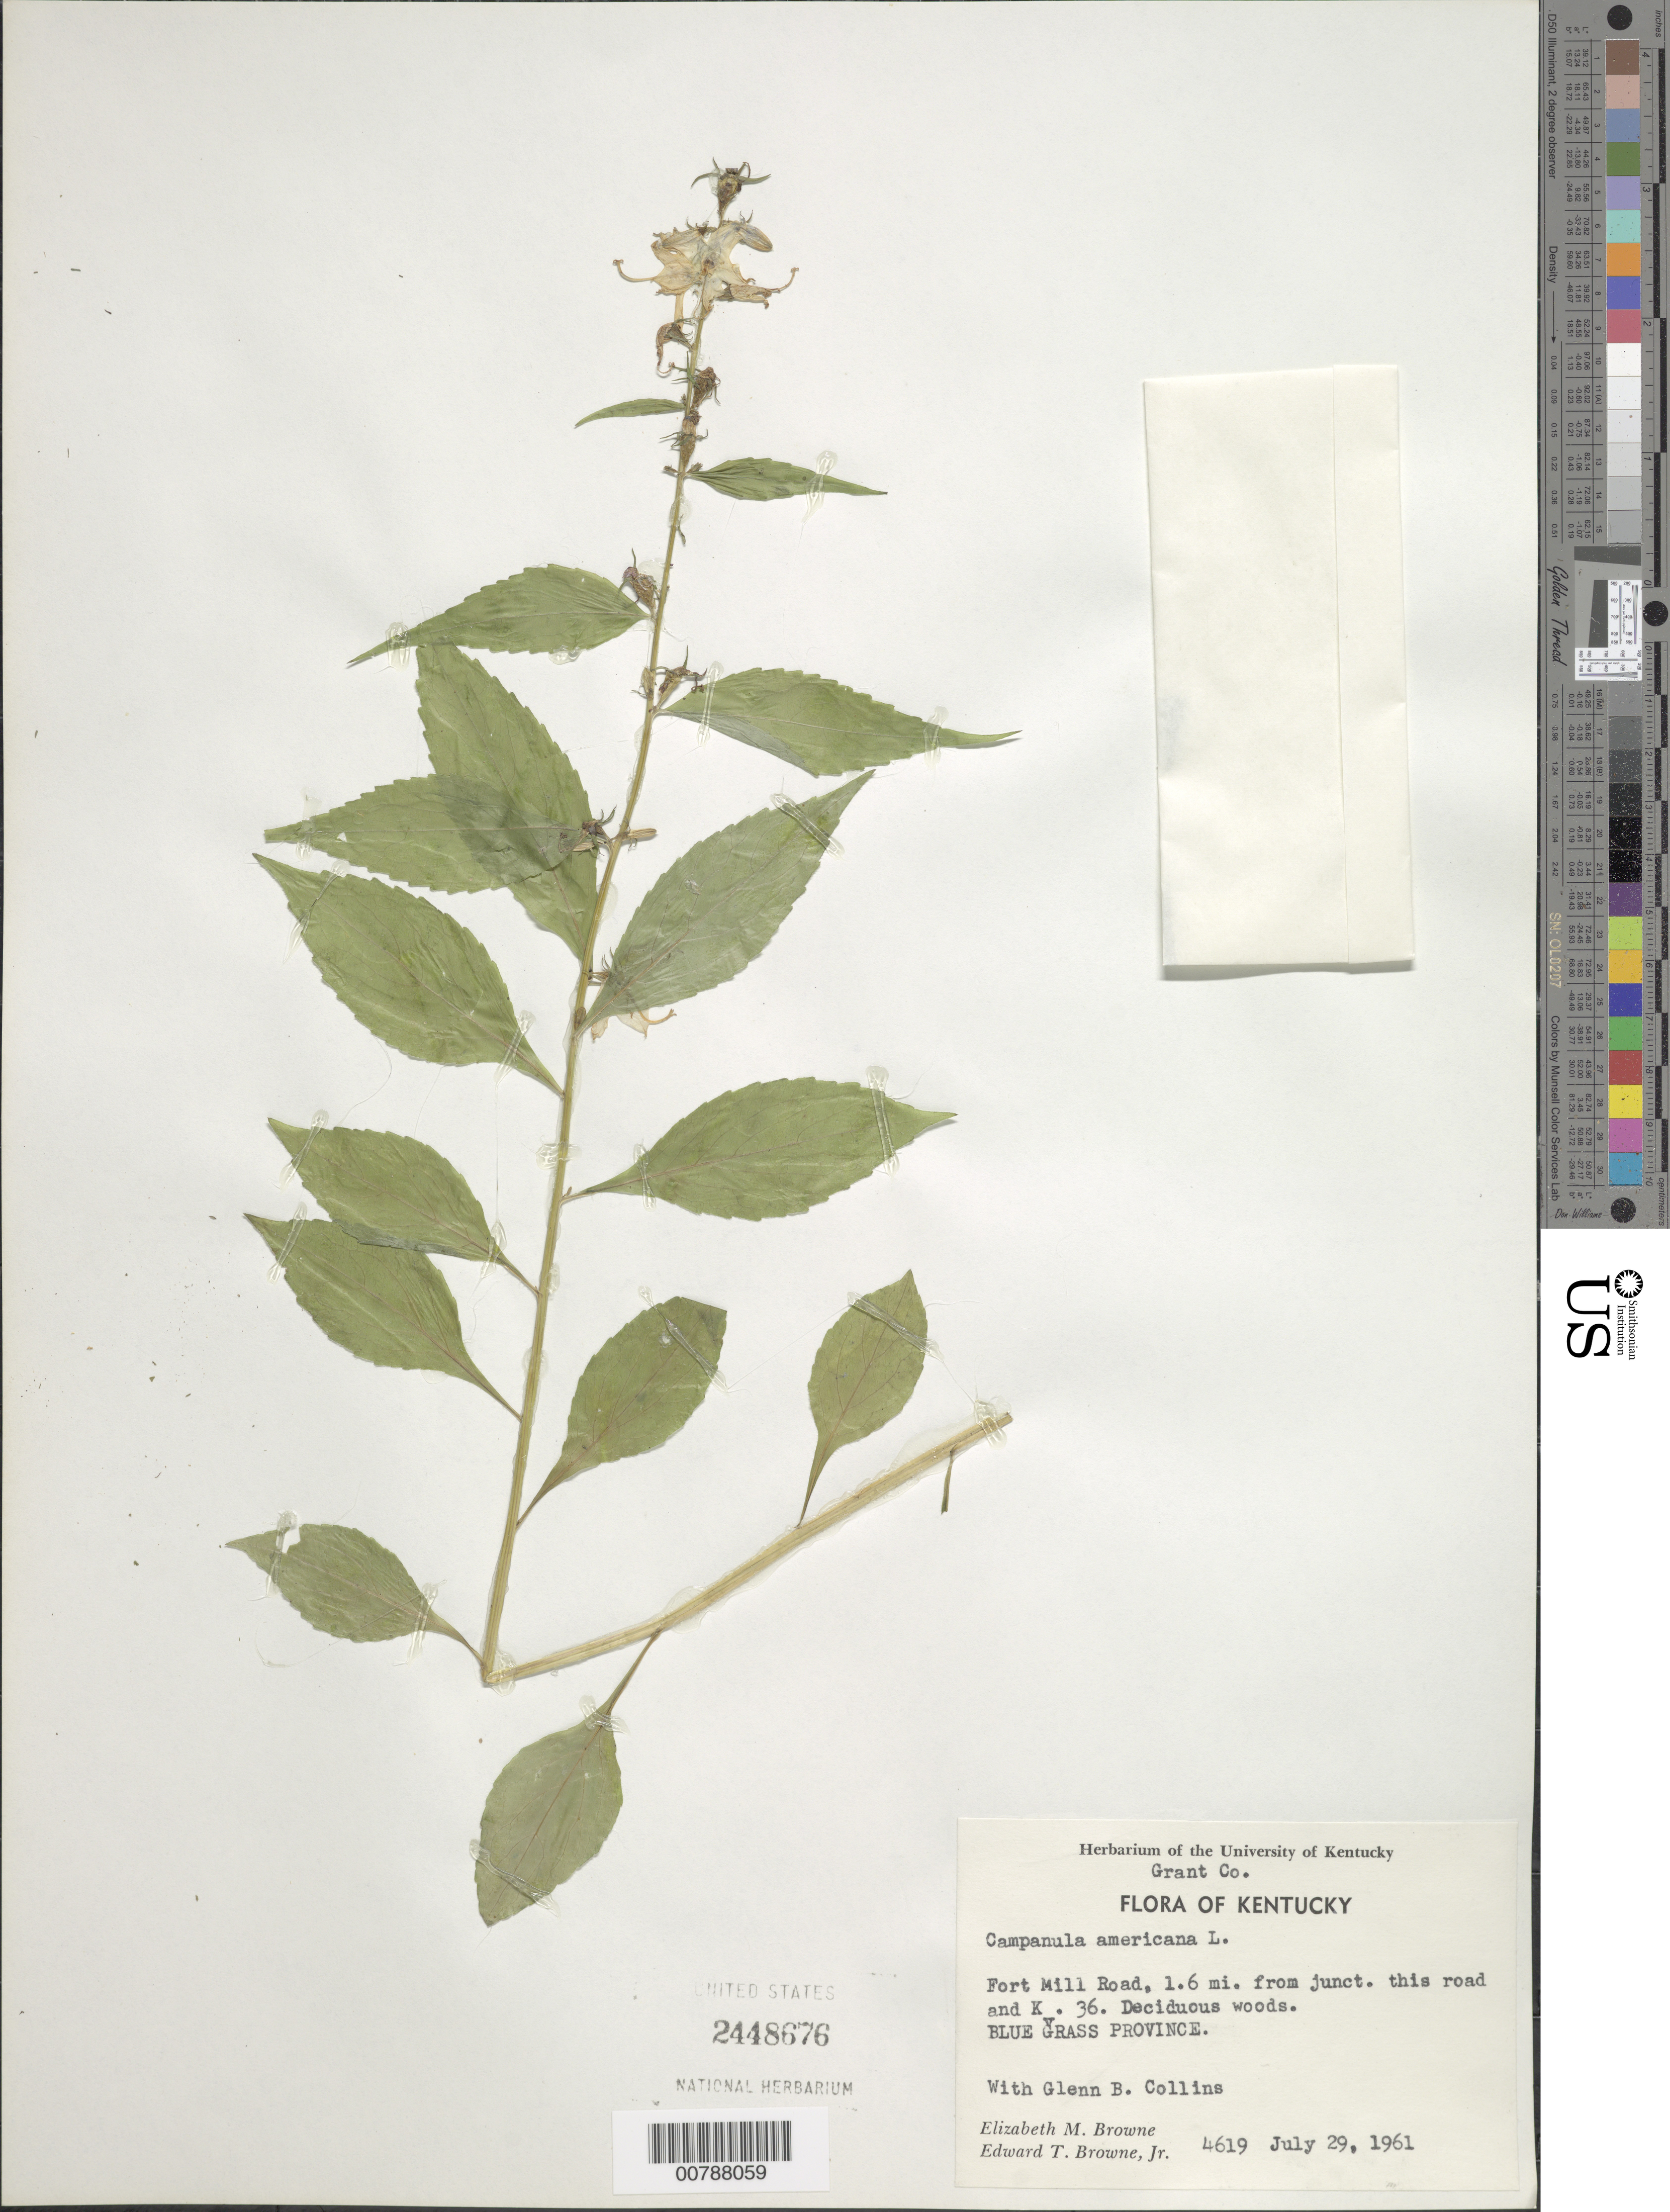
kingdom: Plantae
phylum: Tracheophyta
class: Magnoliopsida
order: Asterales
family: Campanulaceae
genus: Campanula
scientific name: Campanula americana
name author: L.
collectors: E. M. Browne, E. Browne & G. Collins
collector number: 4619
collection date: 1961-07-29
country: United States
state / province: Kentucky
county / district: Grant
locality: Blue Grass Province. Fort Mill Road, 1.6 mi. from jct. this road and K. 36.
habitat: Deciduous woods.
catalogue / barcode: US 2448676